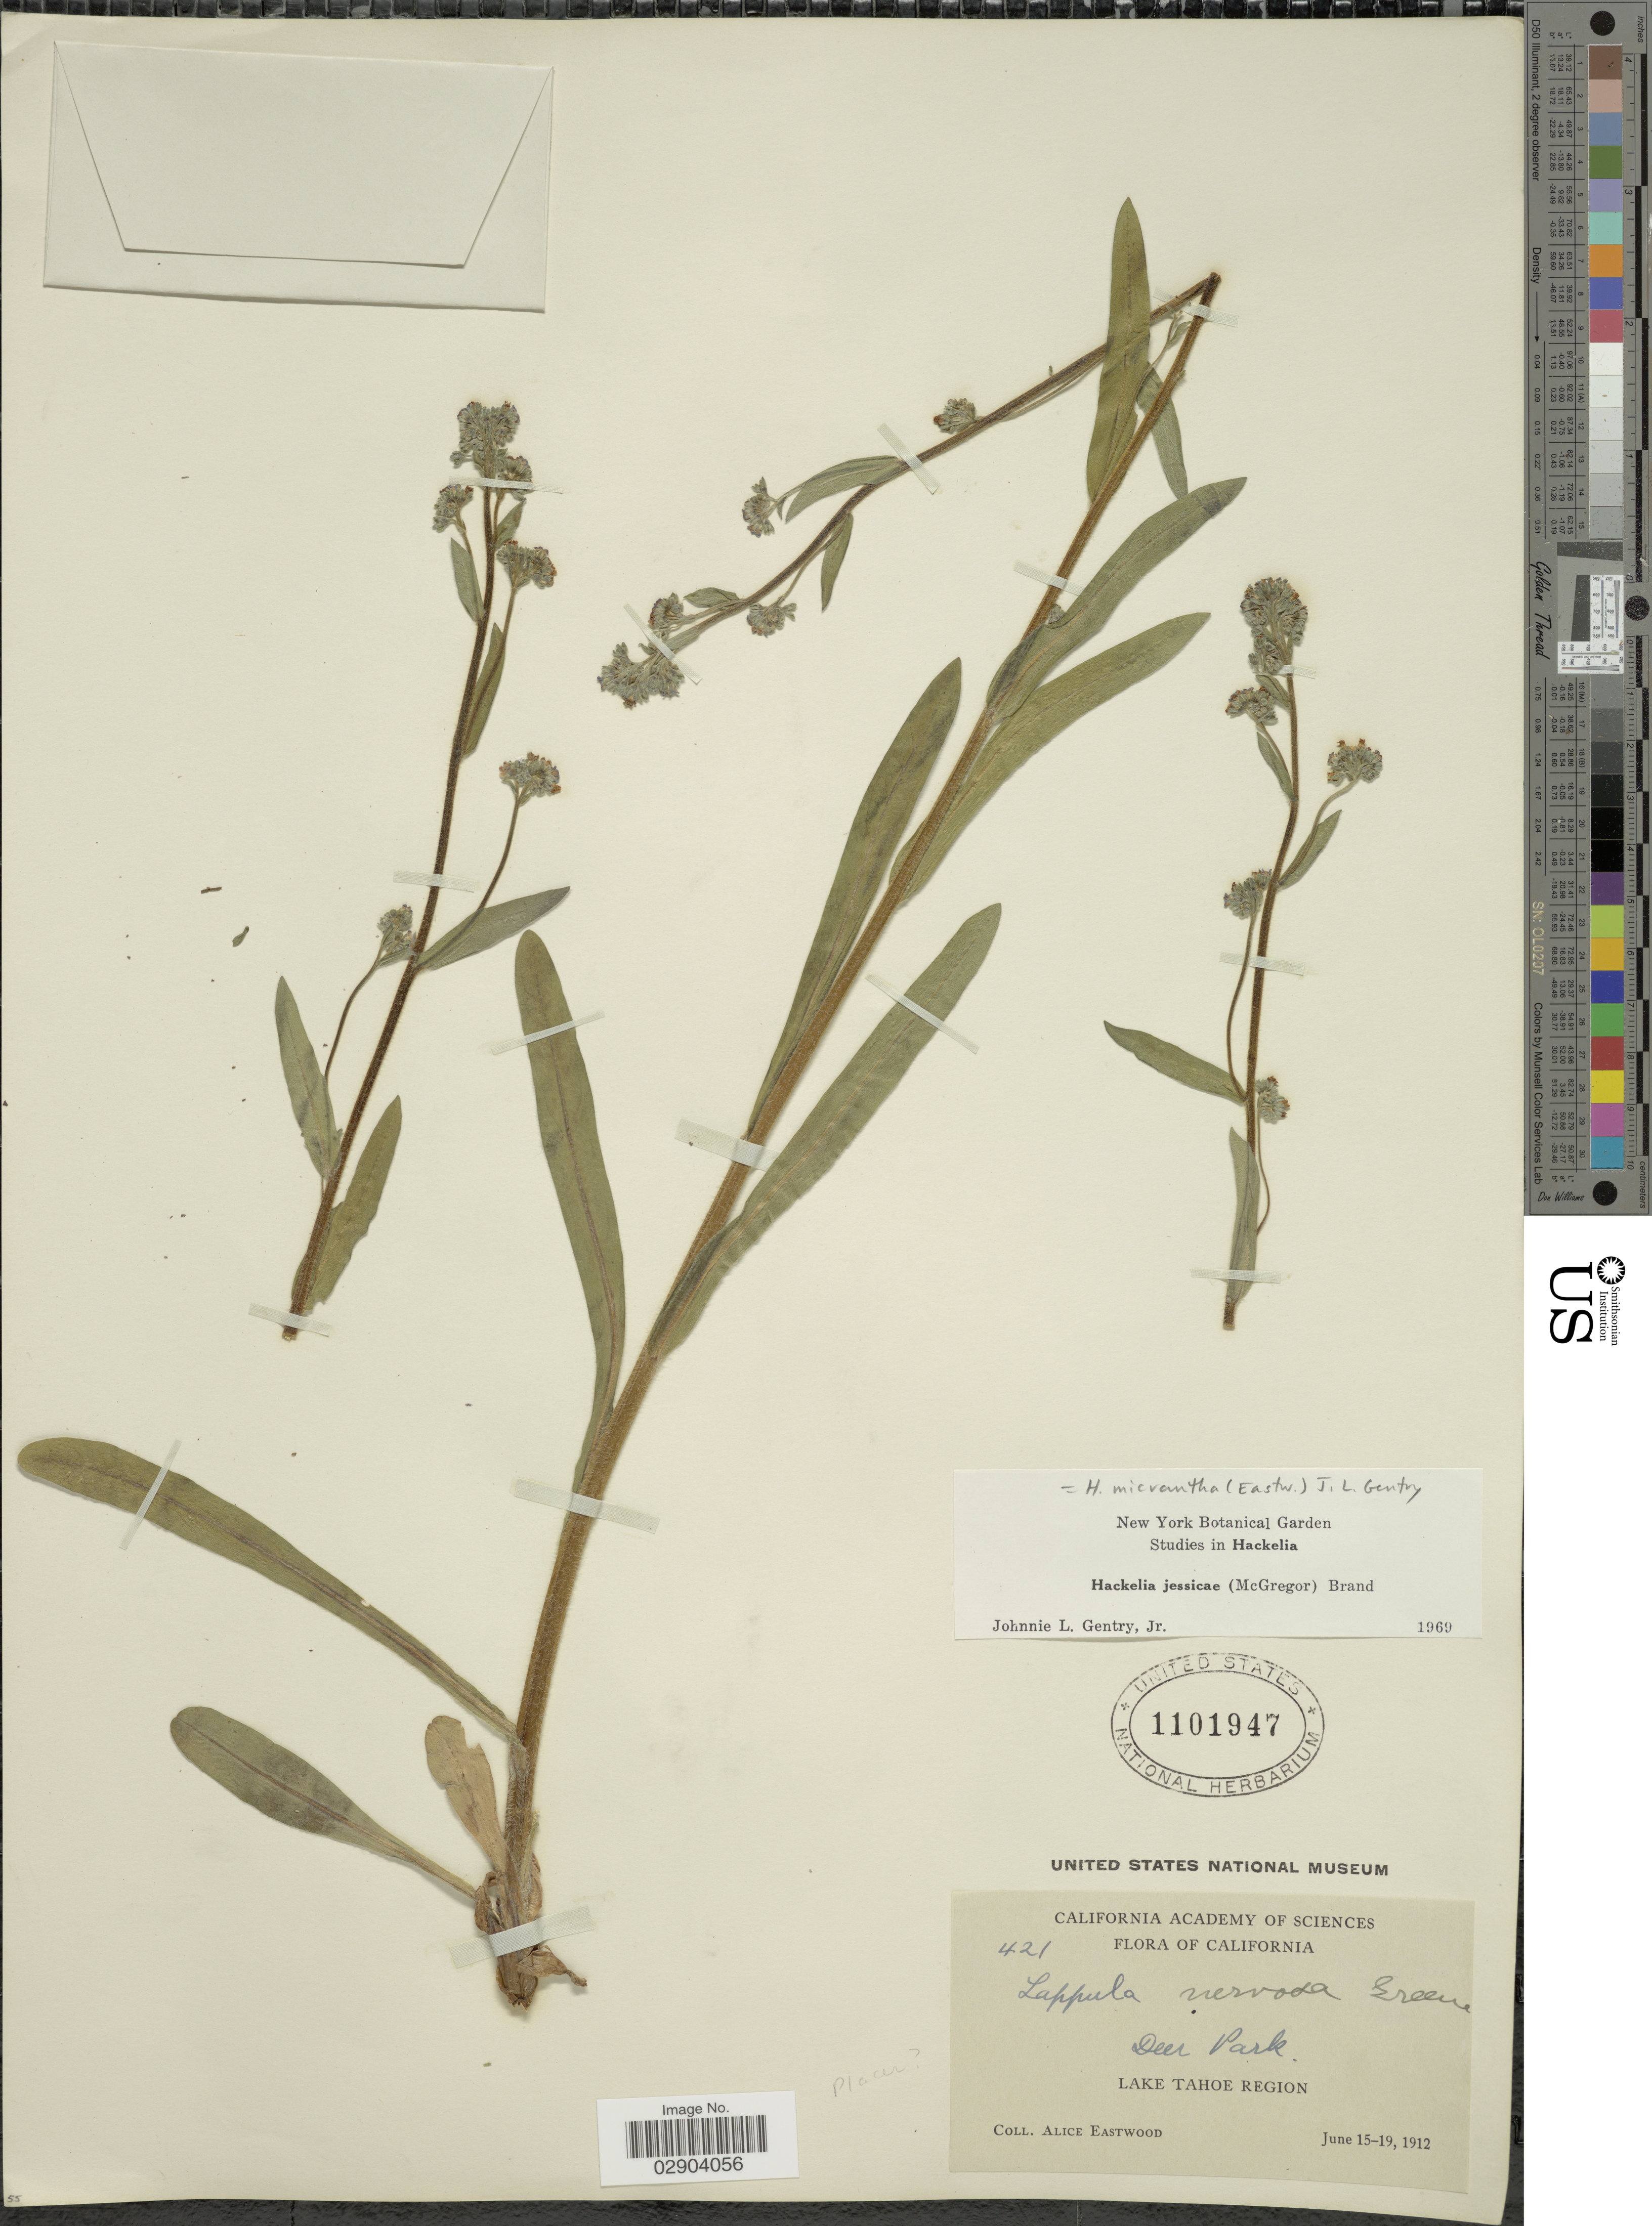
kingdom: Plantae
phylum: Tracheophyta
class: Magnoliopsida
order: Boraginales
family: Boraginaceae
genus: Hackelia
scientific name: Hackelia micrantha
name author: (Eastw.) J.L. Gentry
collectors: A. Eastwood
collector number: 421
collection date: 1912-06-15/1912-06-19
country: United States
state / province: California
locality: Deer Park. Lake Tahoe Region.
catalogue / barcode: US 1101947